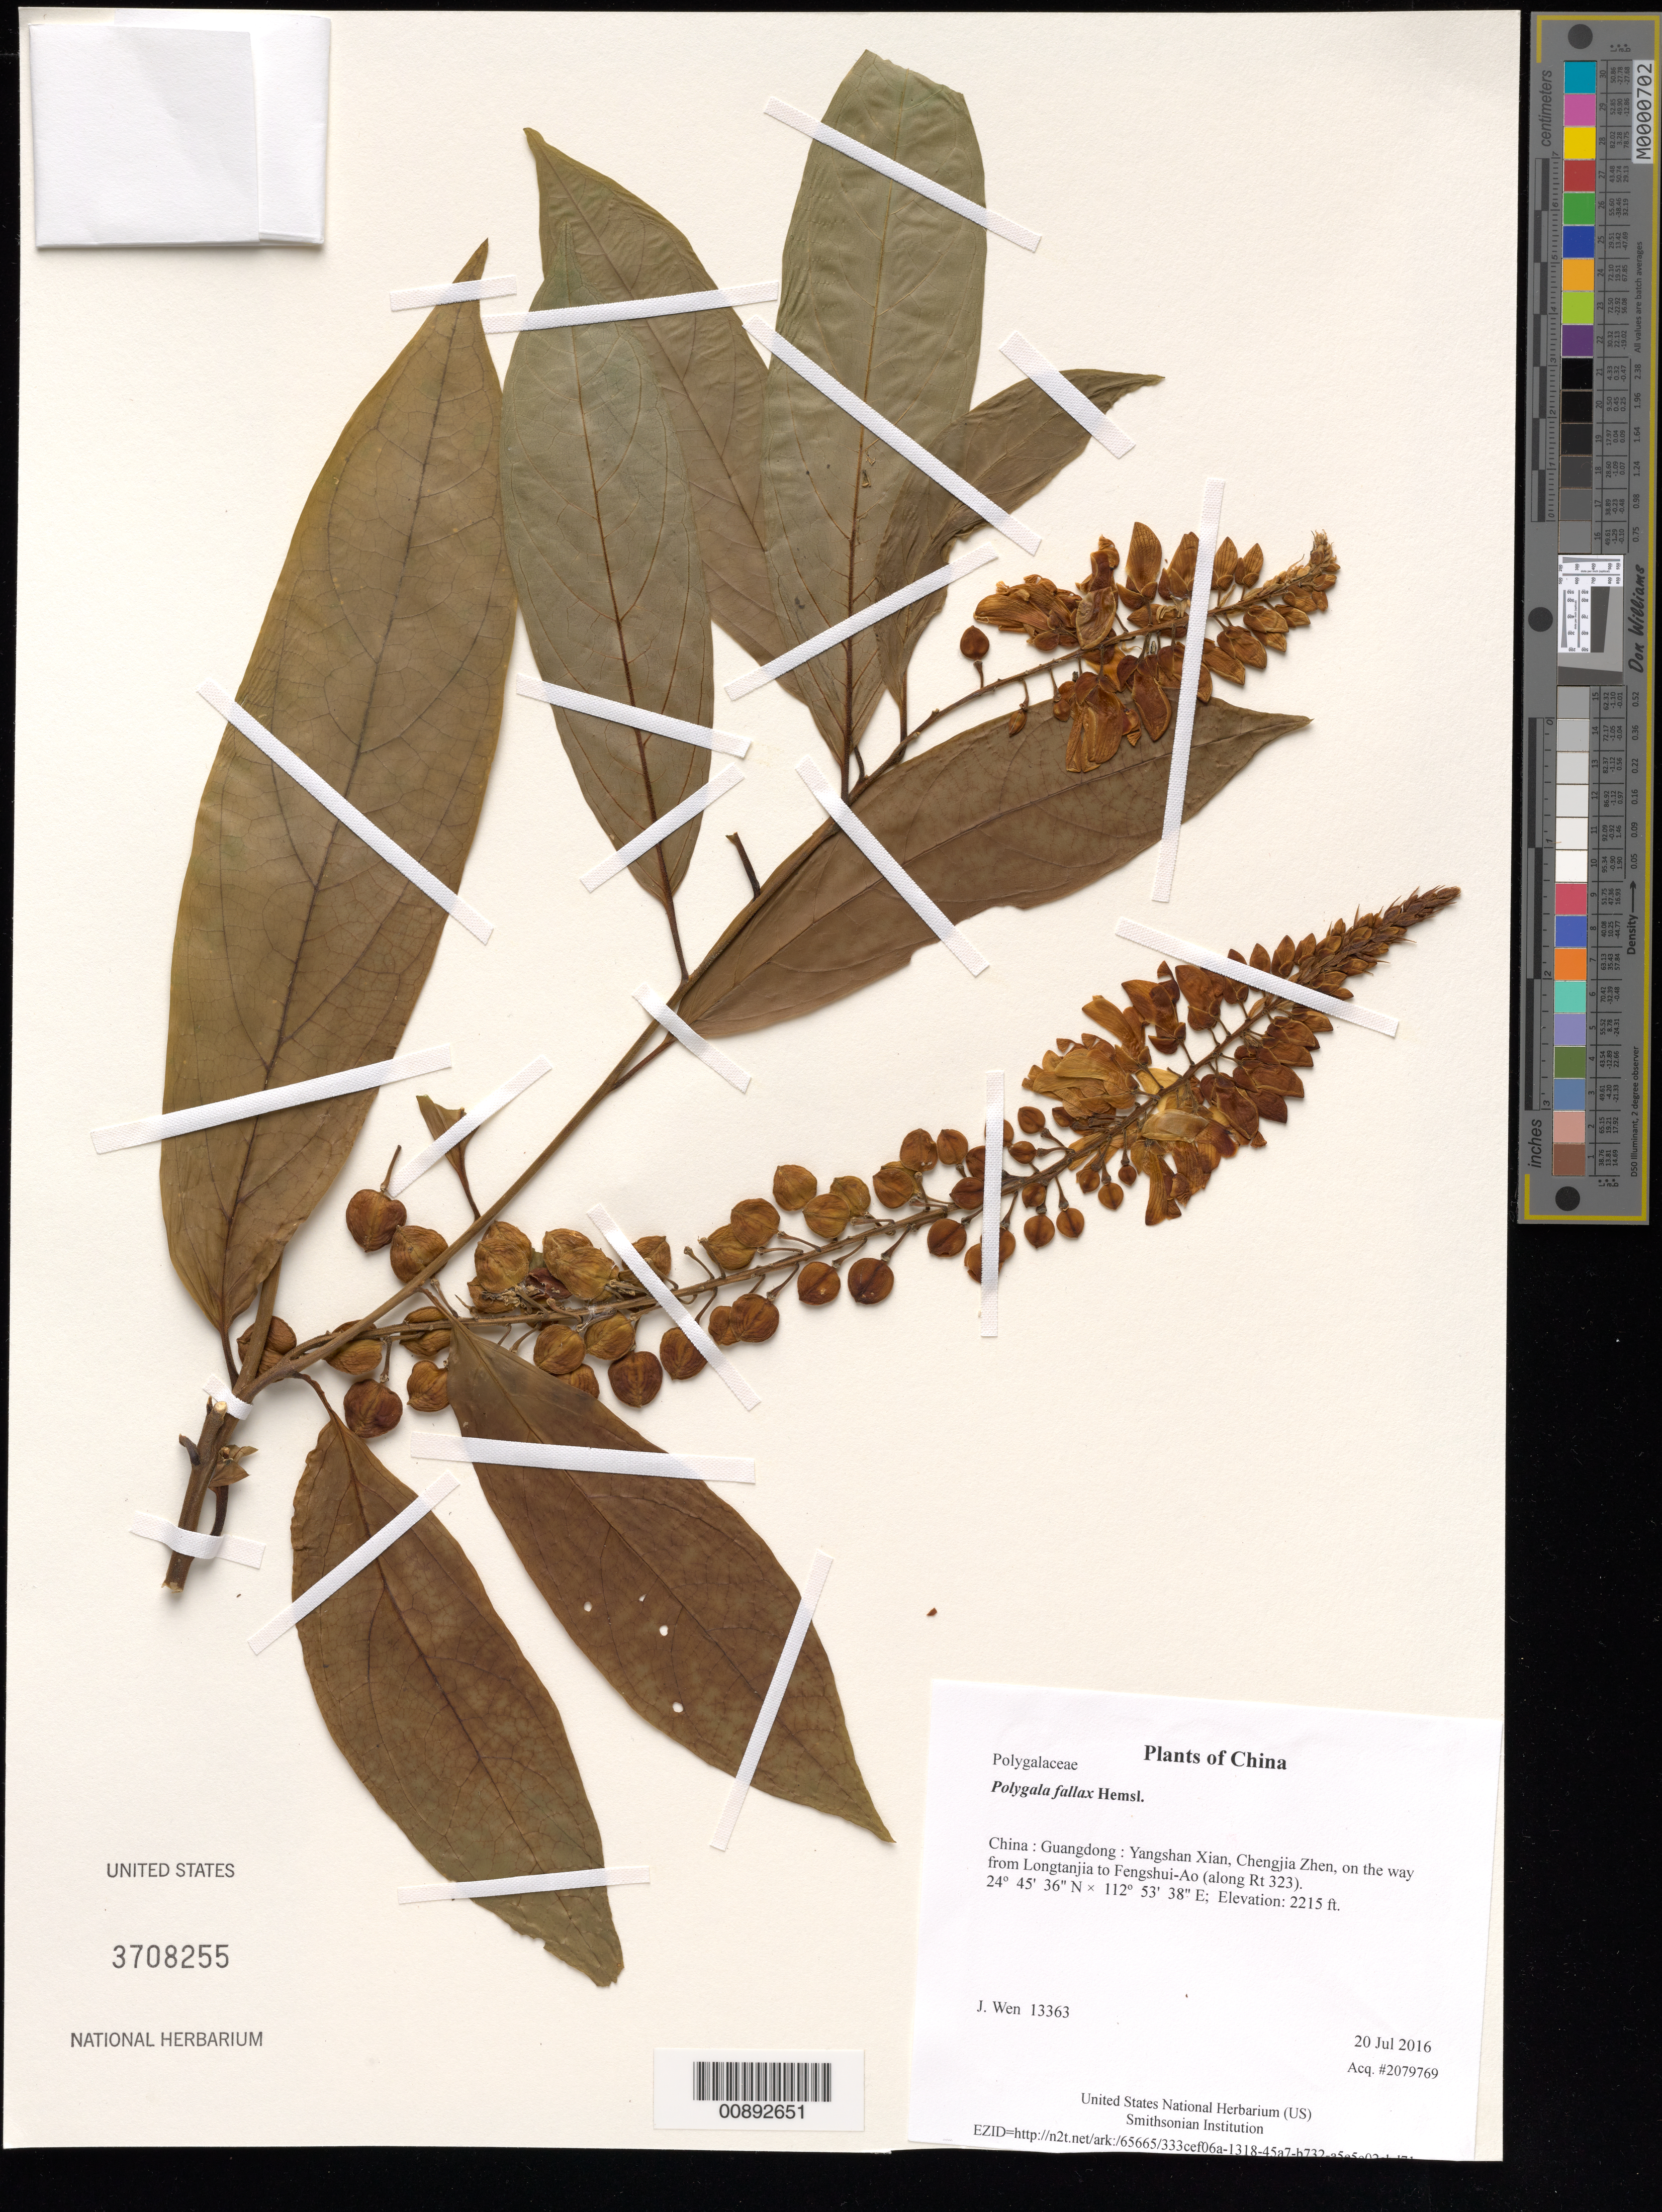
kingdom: Plantae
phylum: Tracheophyta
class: Magnoliopsida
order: Fabales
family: Polygalaceae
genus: Polygala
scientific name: Polygala fallax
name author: Hemsl.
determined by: Wen, Jun, (BOT), Smithsonian Institution - National Museum of Natural History (UNITED STATES)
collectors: J. Wen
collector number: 13363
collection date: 2016-07-20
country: China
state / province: Guangdong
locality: Yangshan Xian, Chengjia Zhen, on the way from Longtanjia to Fengshui-Ao (along Rt 323)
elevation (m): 675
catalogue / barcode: US 3708255